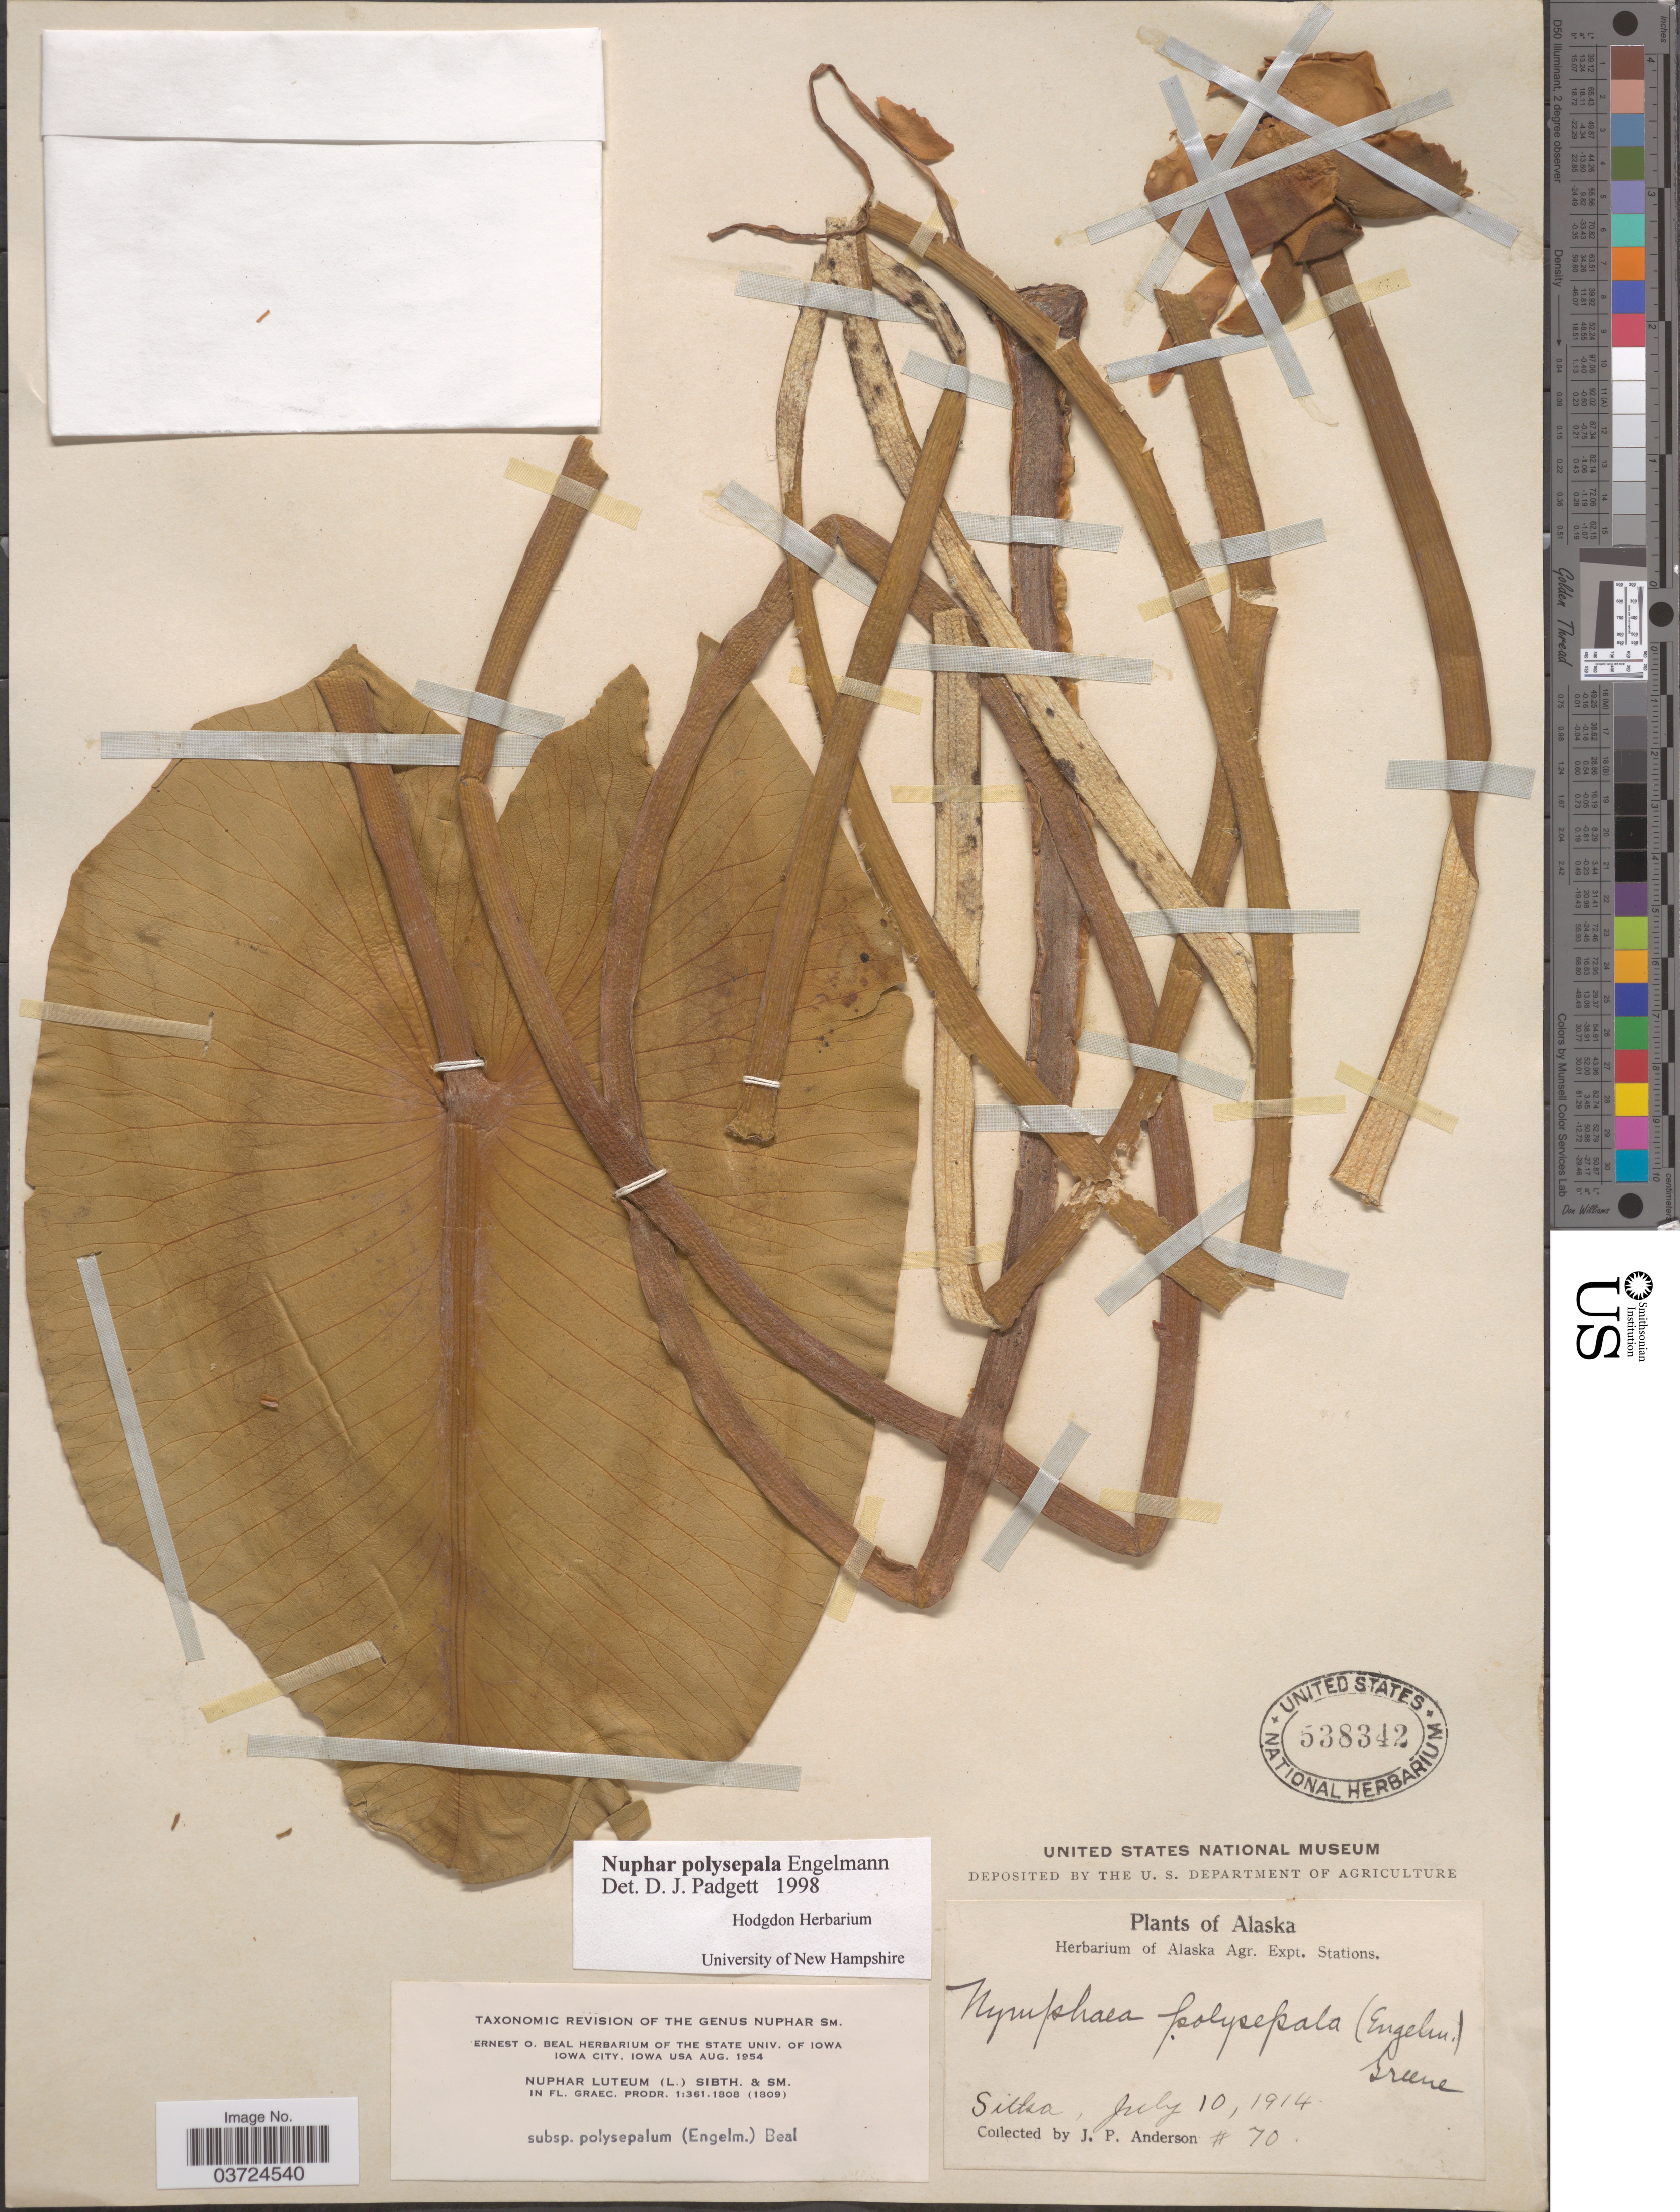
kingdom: Plantae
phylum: Tracheophyta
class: Magnoliopsida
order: Nymphaeales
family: Nymphaeaceae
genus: Nuphar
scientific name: Nuphar polysepala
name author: Englem.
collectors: J. P. Anderson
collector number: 70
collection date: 1914-07-10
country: United States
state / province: Alaska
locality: Sitka.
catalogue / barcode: US 538342